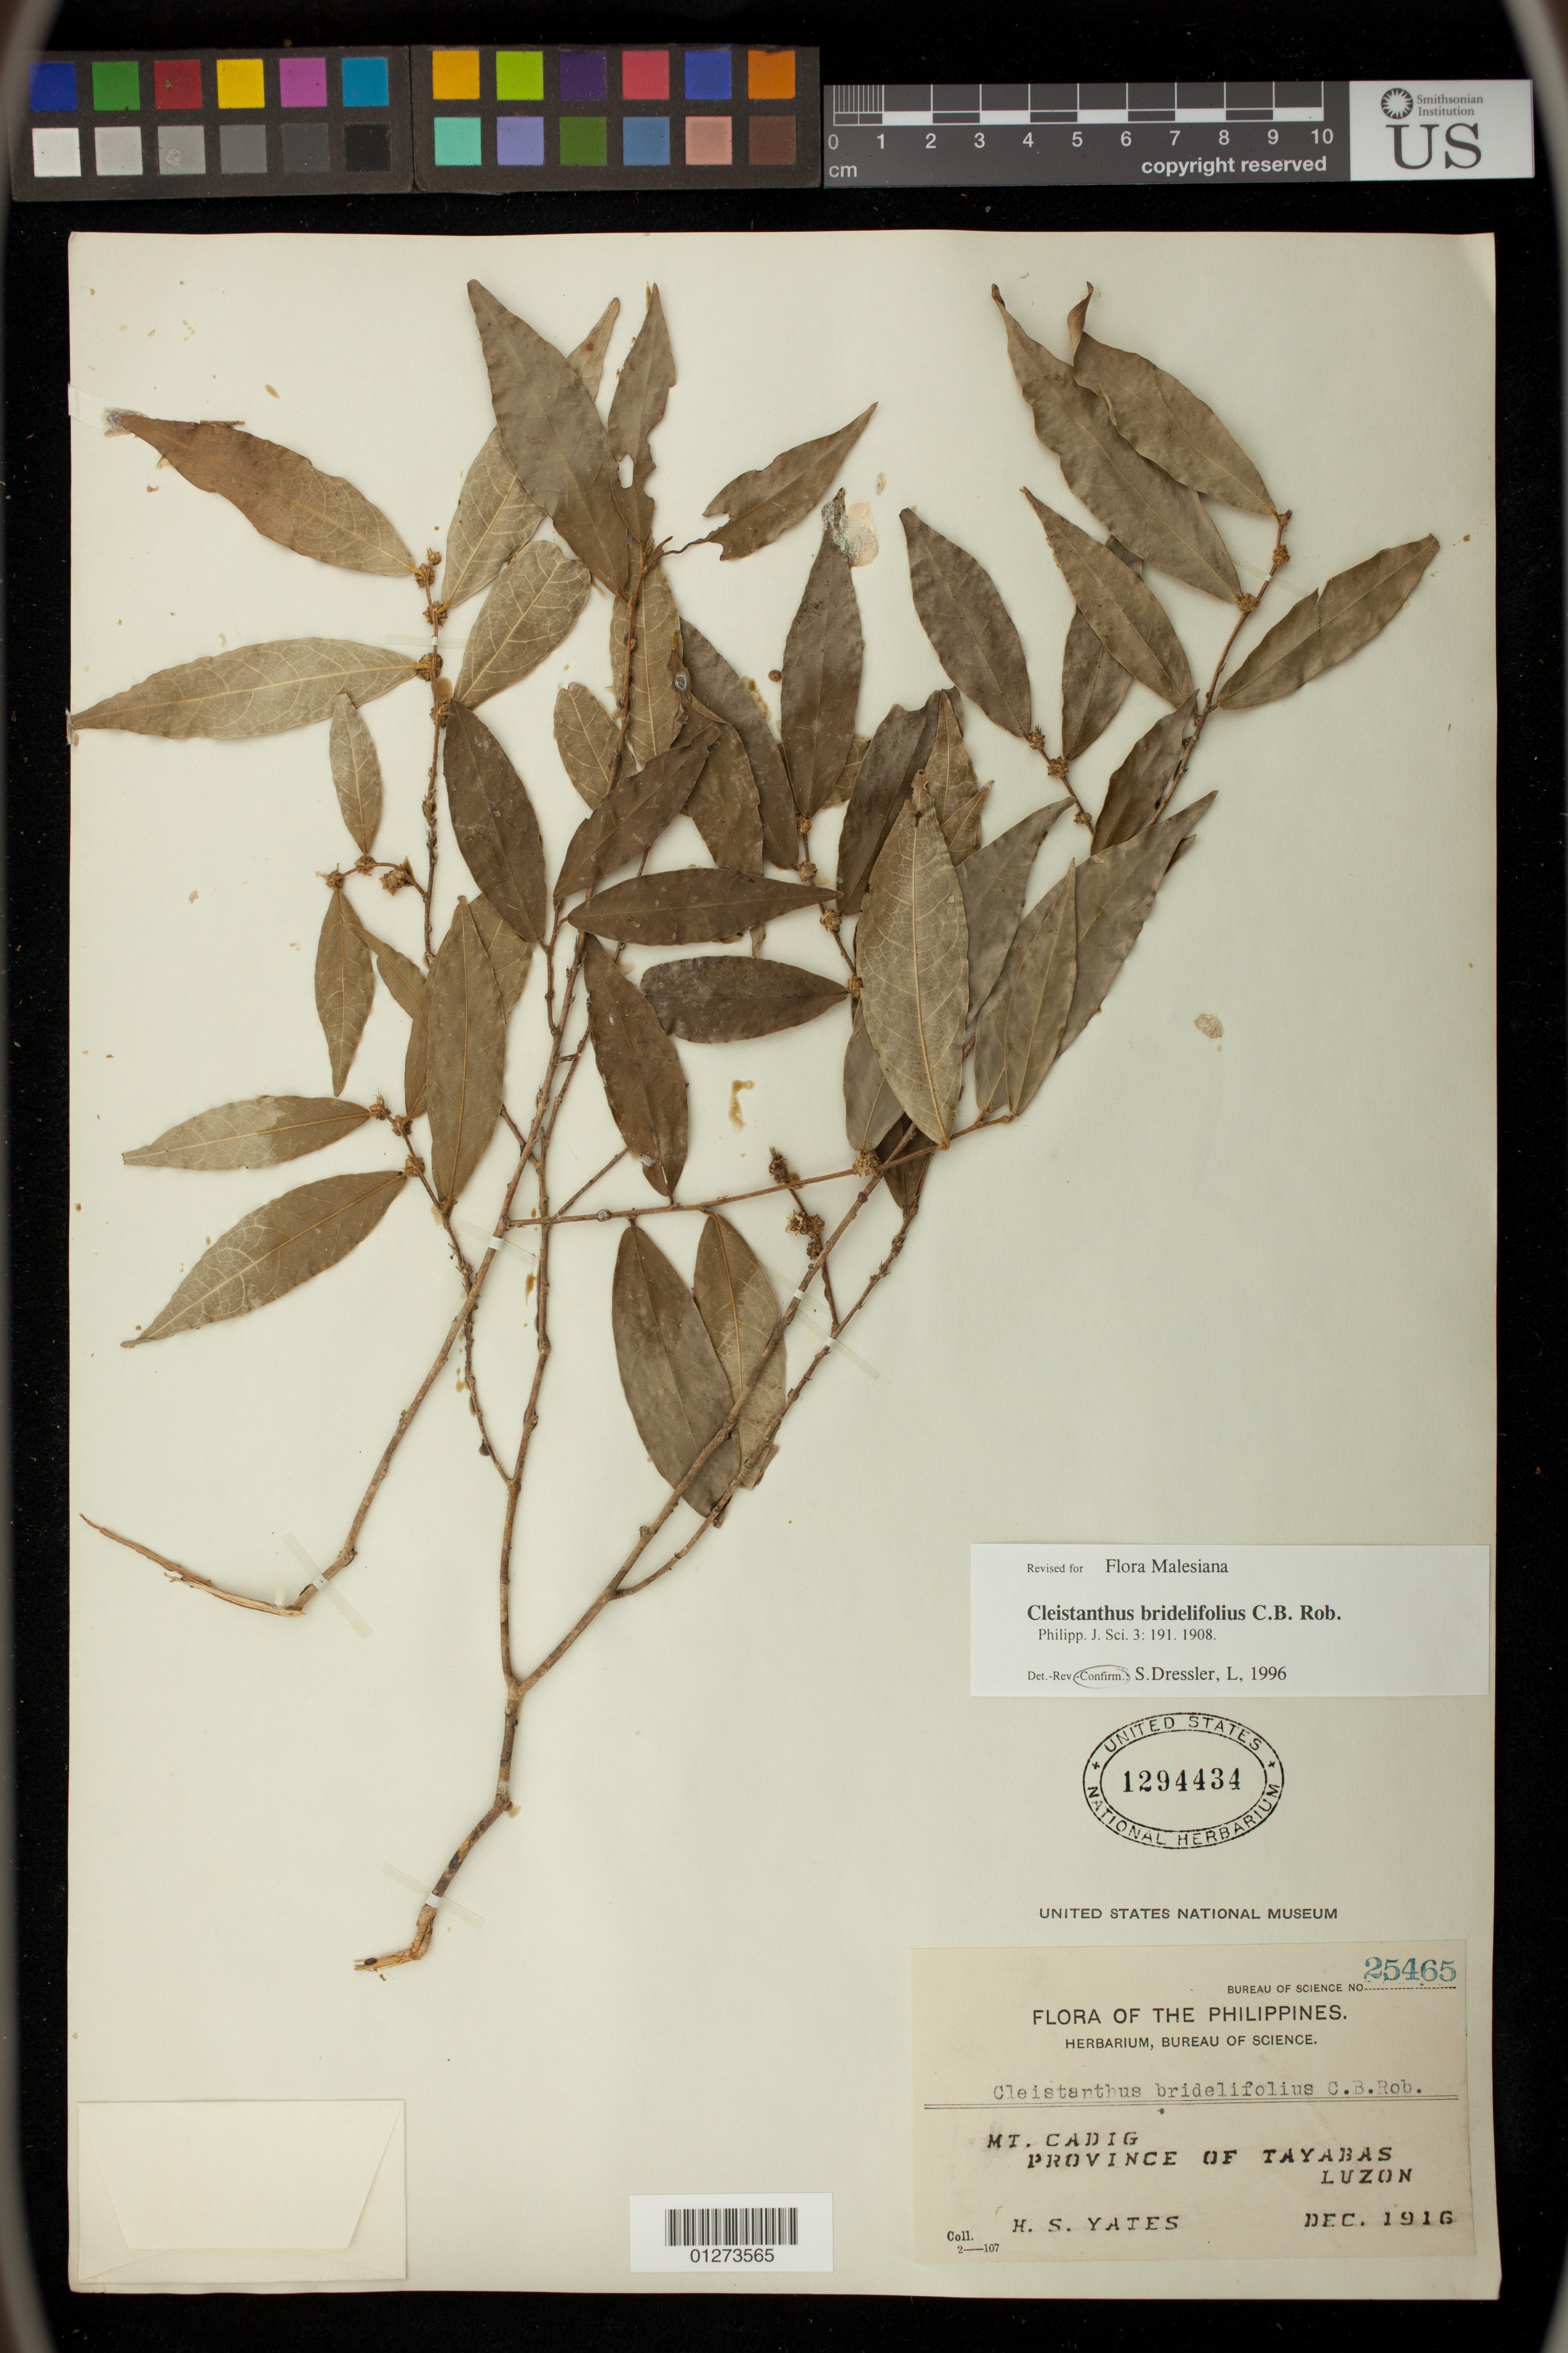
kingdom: Plantae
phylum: Tracheophyta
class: Magnoliopsida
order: Malpighiales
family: Phyllanthaceae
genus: Cleistanthus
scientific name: Cleistanthus brideliifolius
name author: C.B. Rob.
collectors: H. S. Yates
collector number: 25465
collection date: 1916-12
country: Philippines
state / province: Calabarzon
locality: Mt. Cadig, Province of Tayabas, Luzon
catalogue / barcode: US 1294434